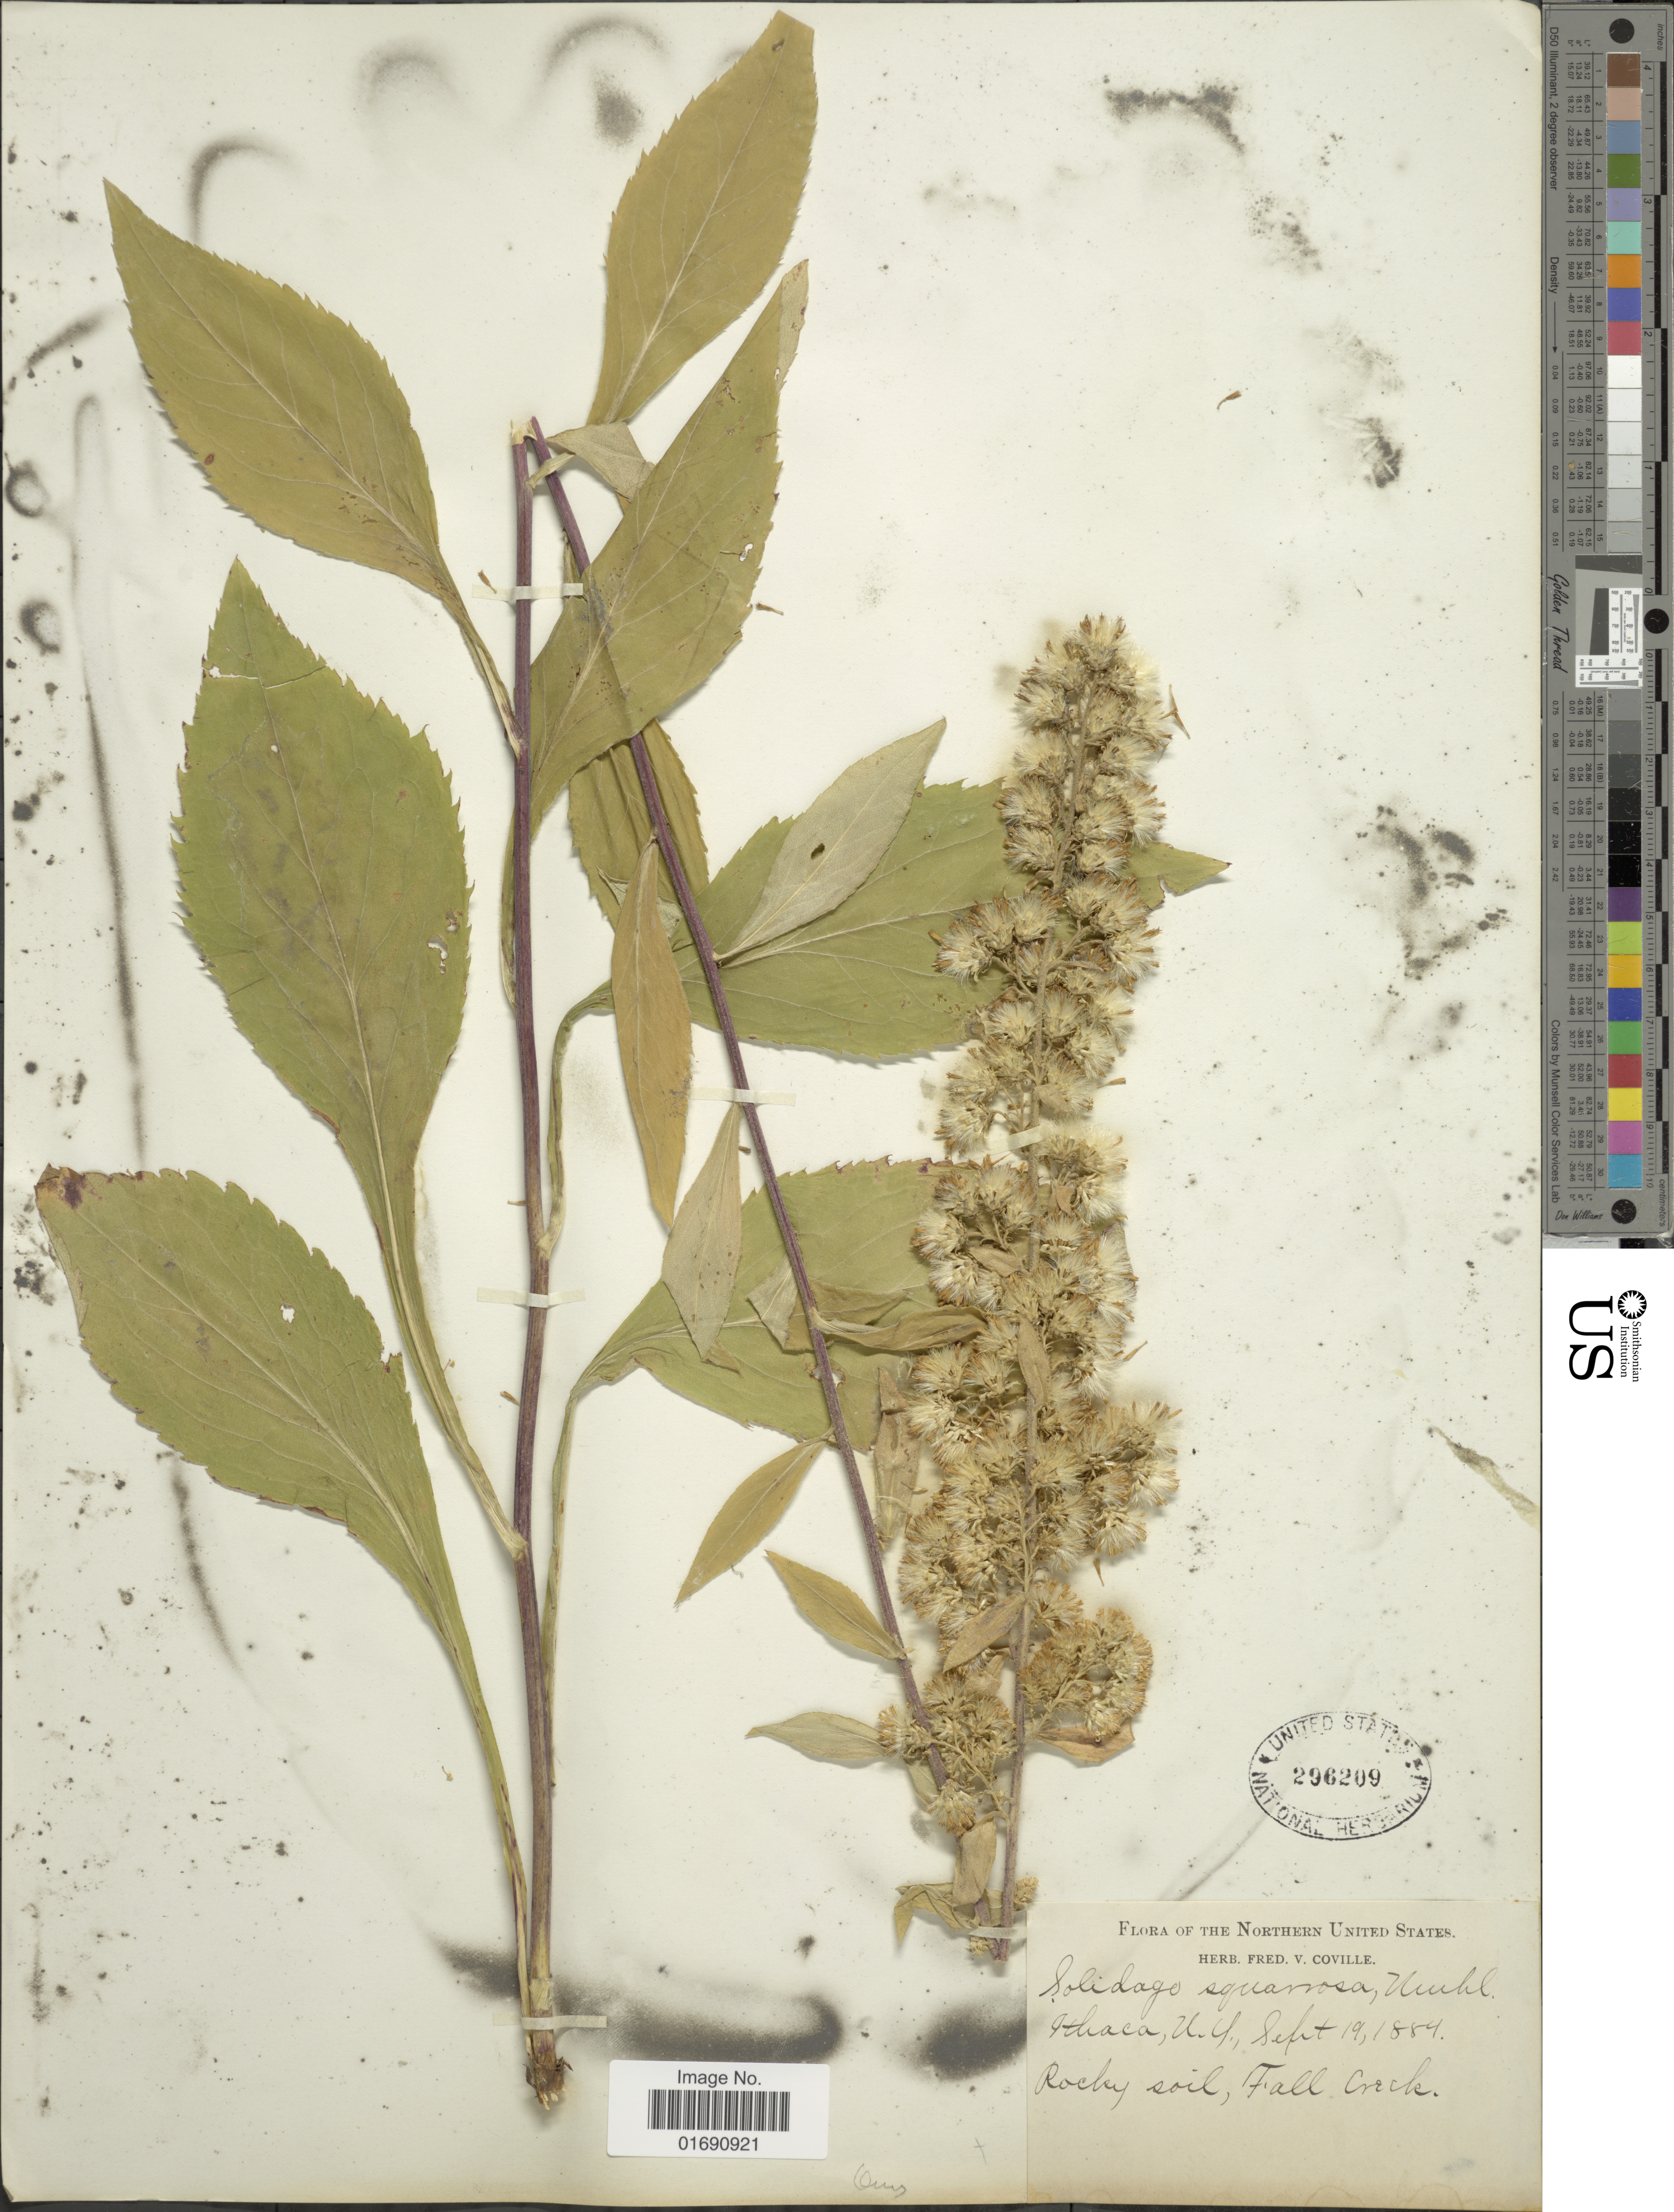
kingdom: Plantae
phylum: Tracheophyta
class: Magnoliopsida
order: Asterales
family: Asteraceae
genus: Solidago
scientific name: Solidago squarrosa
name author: Muhl.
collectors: ex herb. F. V. Coville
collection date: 1884-08-19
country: United States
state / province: New York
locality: The Northern United States, Ithaca, Rocky soil, Fall Creek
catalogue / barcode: US 296209